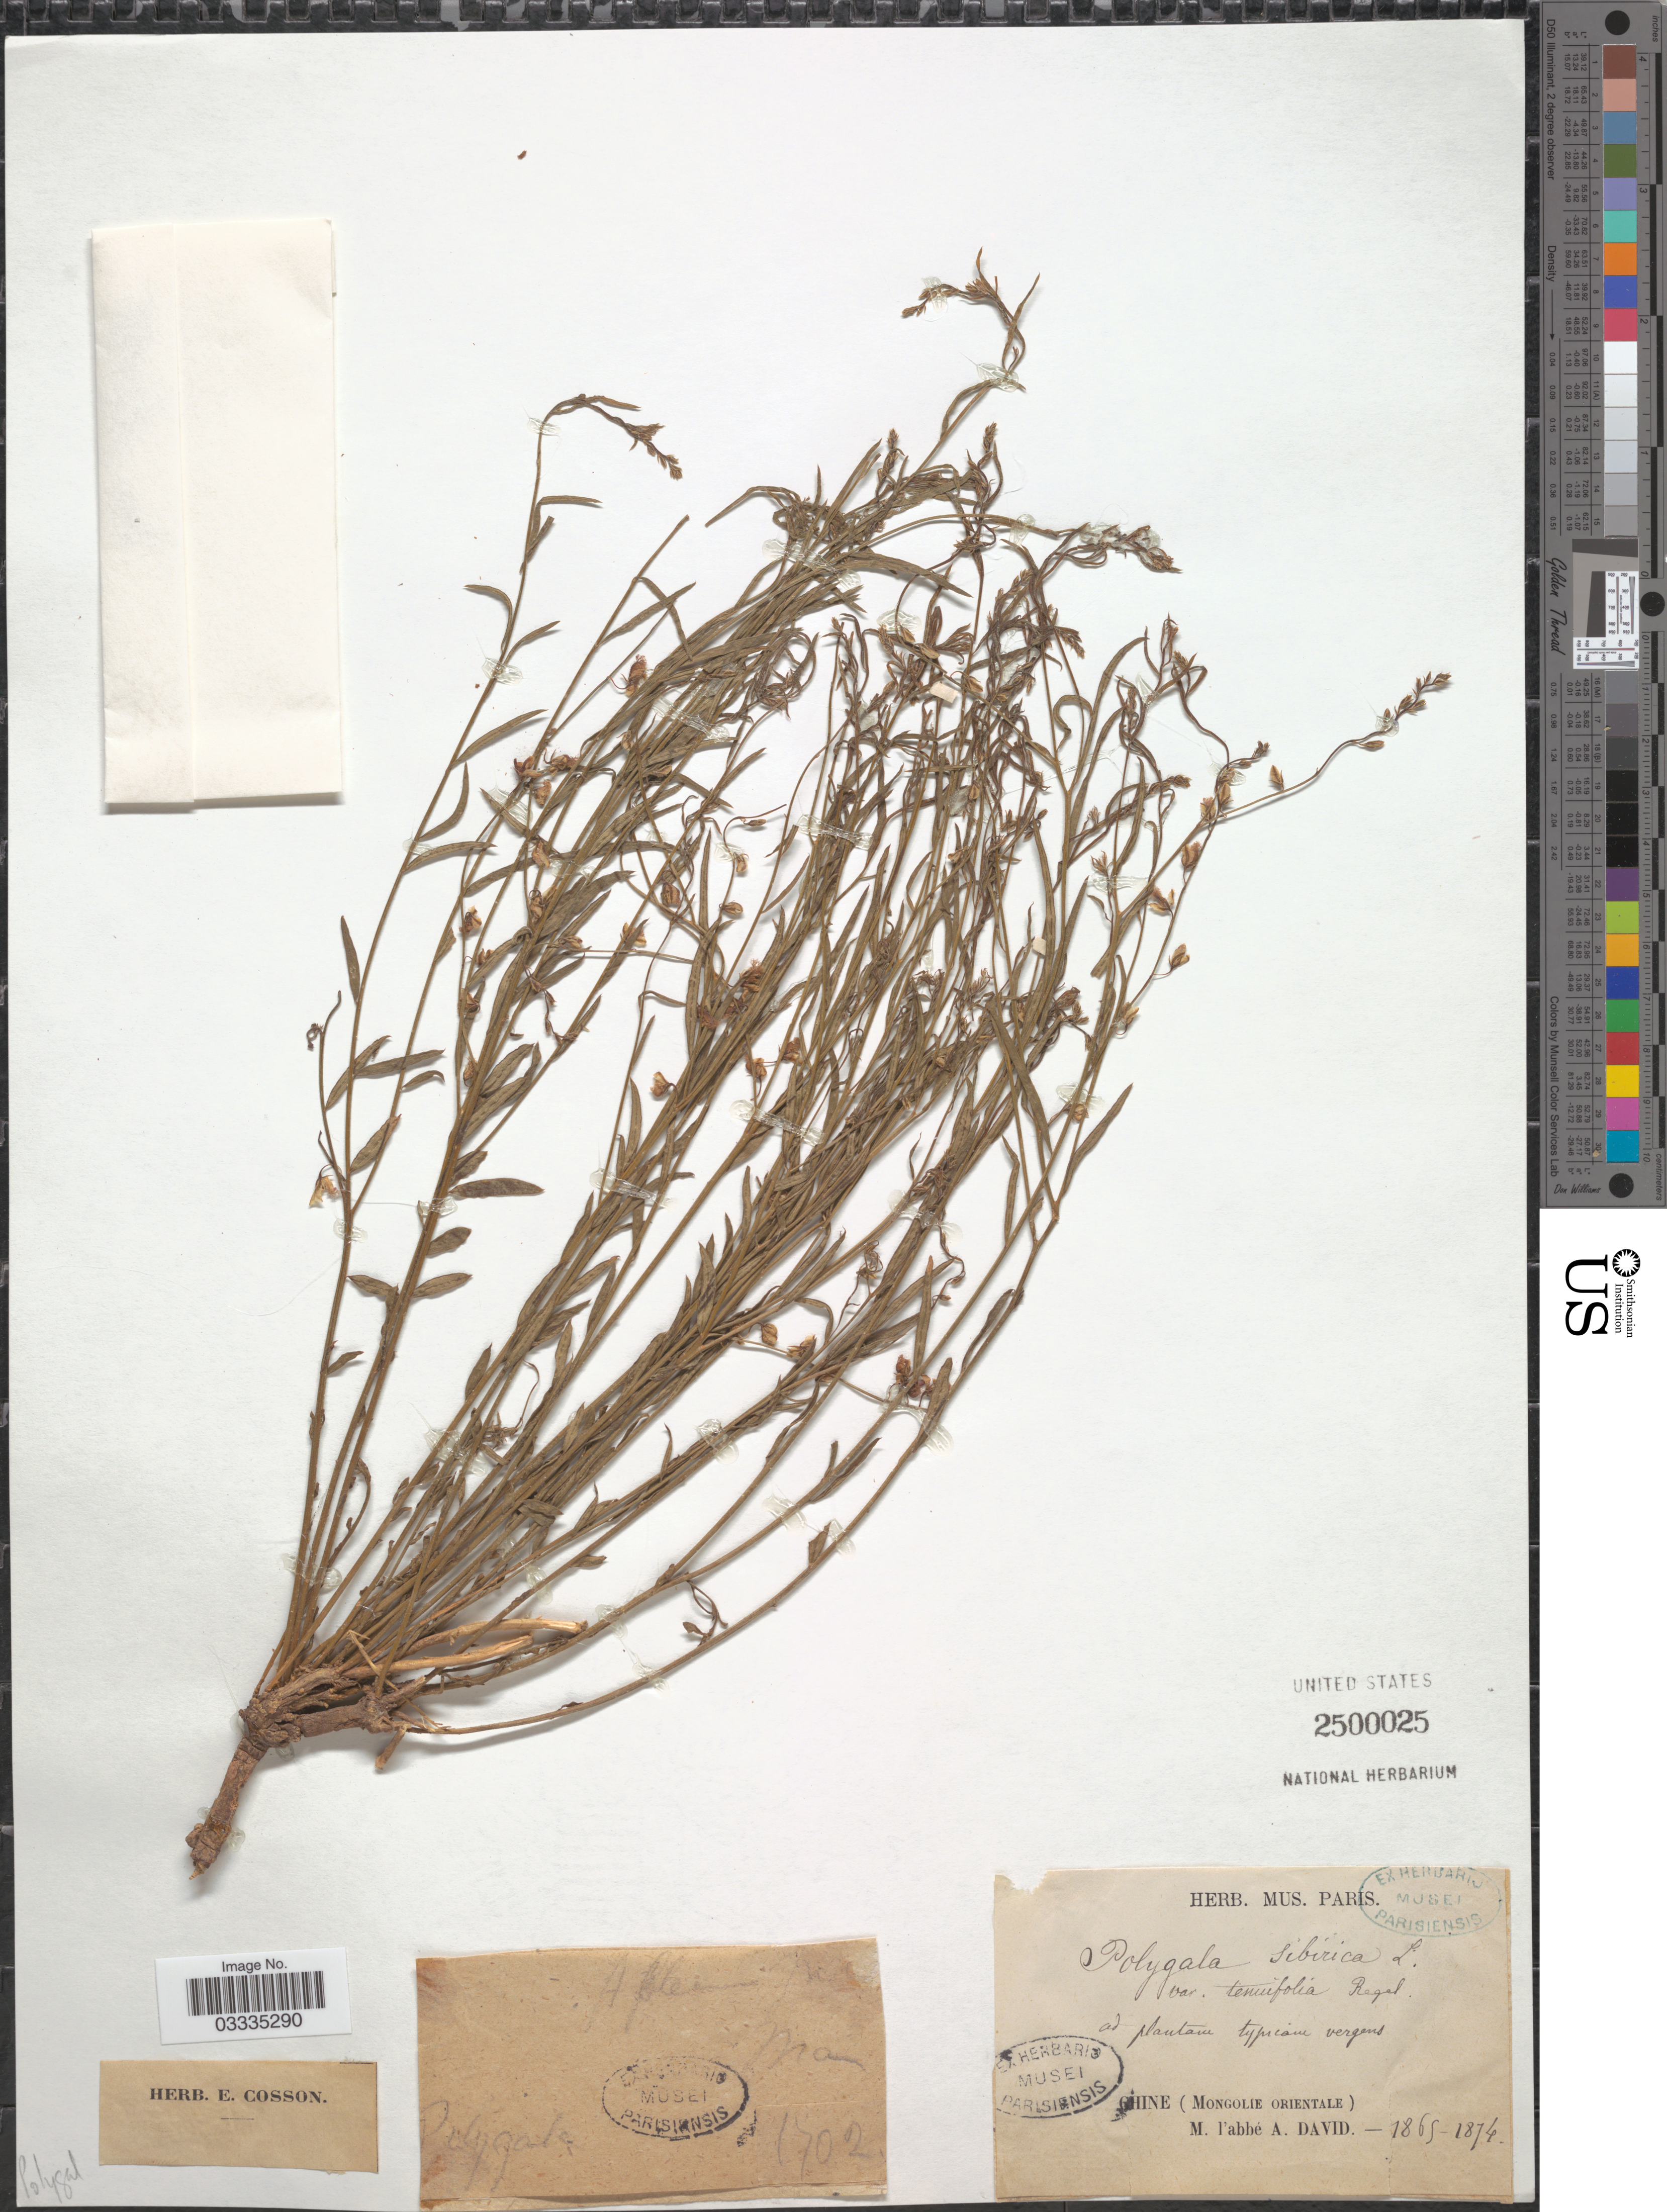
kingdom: Plantae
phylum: Tracheophyta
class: Magnoliopsida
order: Fabales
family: Polygalaceae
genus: Polygala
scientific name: Polygala sibirica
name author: L.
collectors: M. David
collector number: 1702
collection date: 1869/1874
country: China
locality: (Mongolie Orientale).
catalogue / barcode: US 2500025